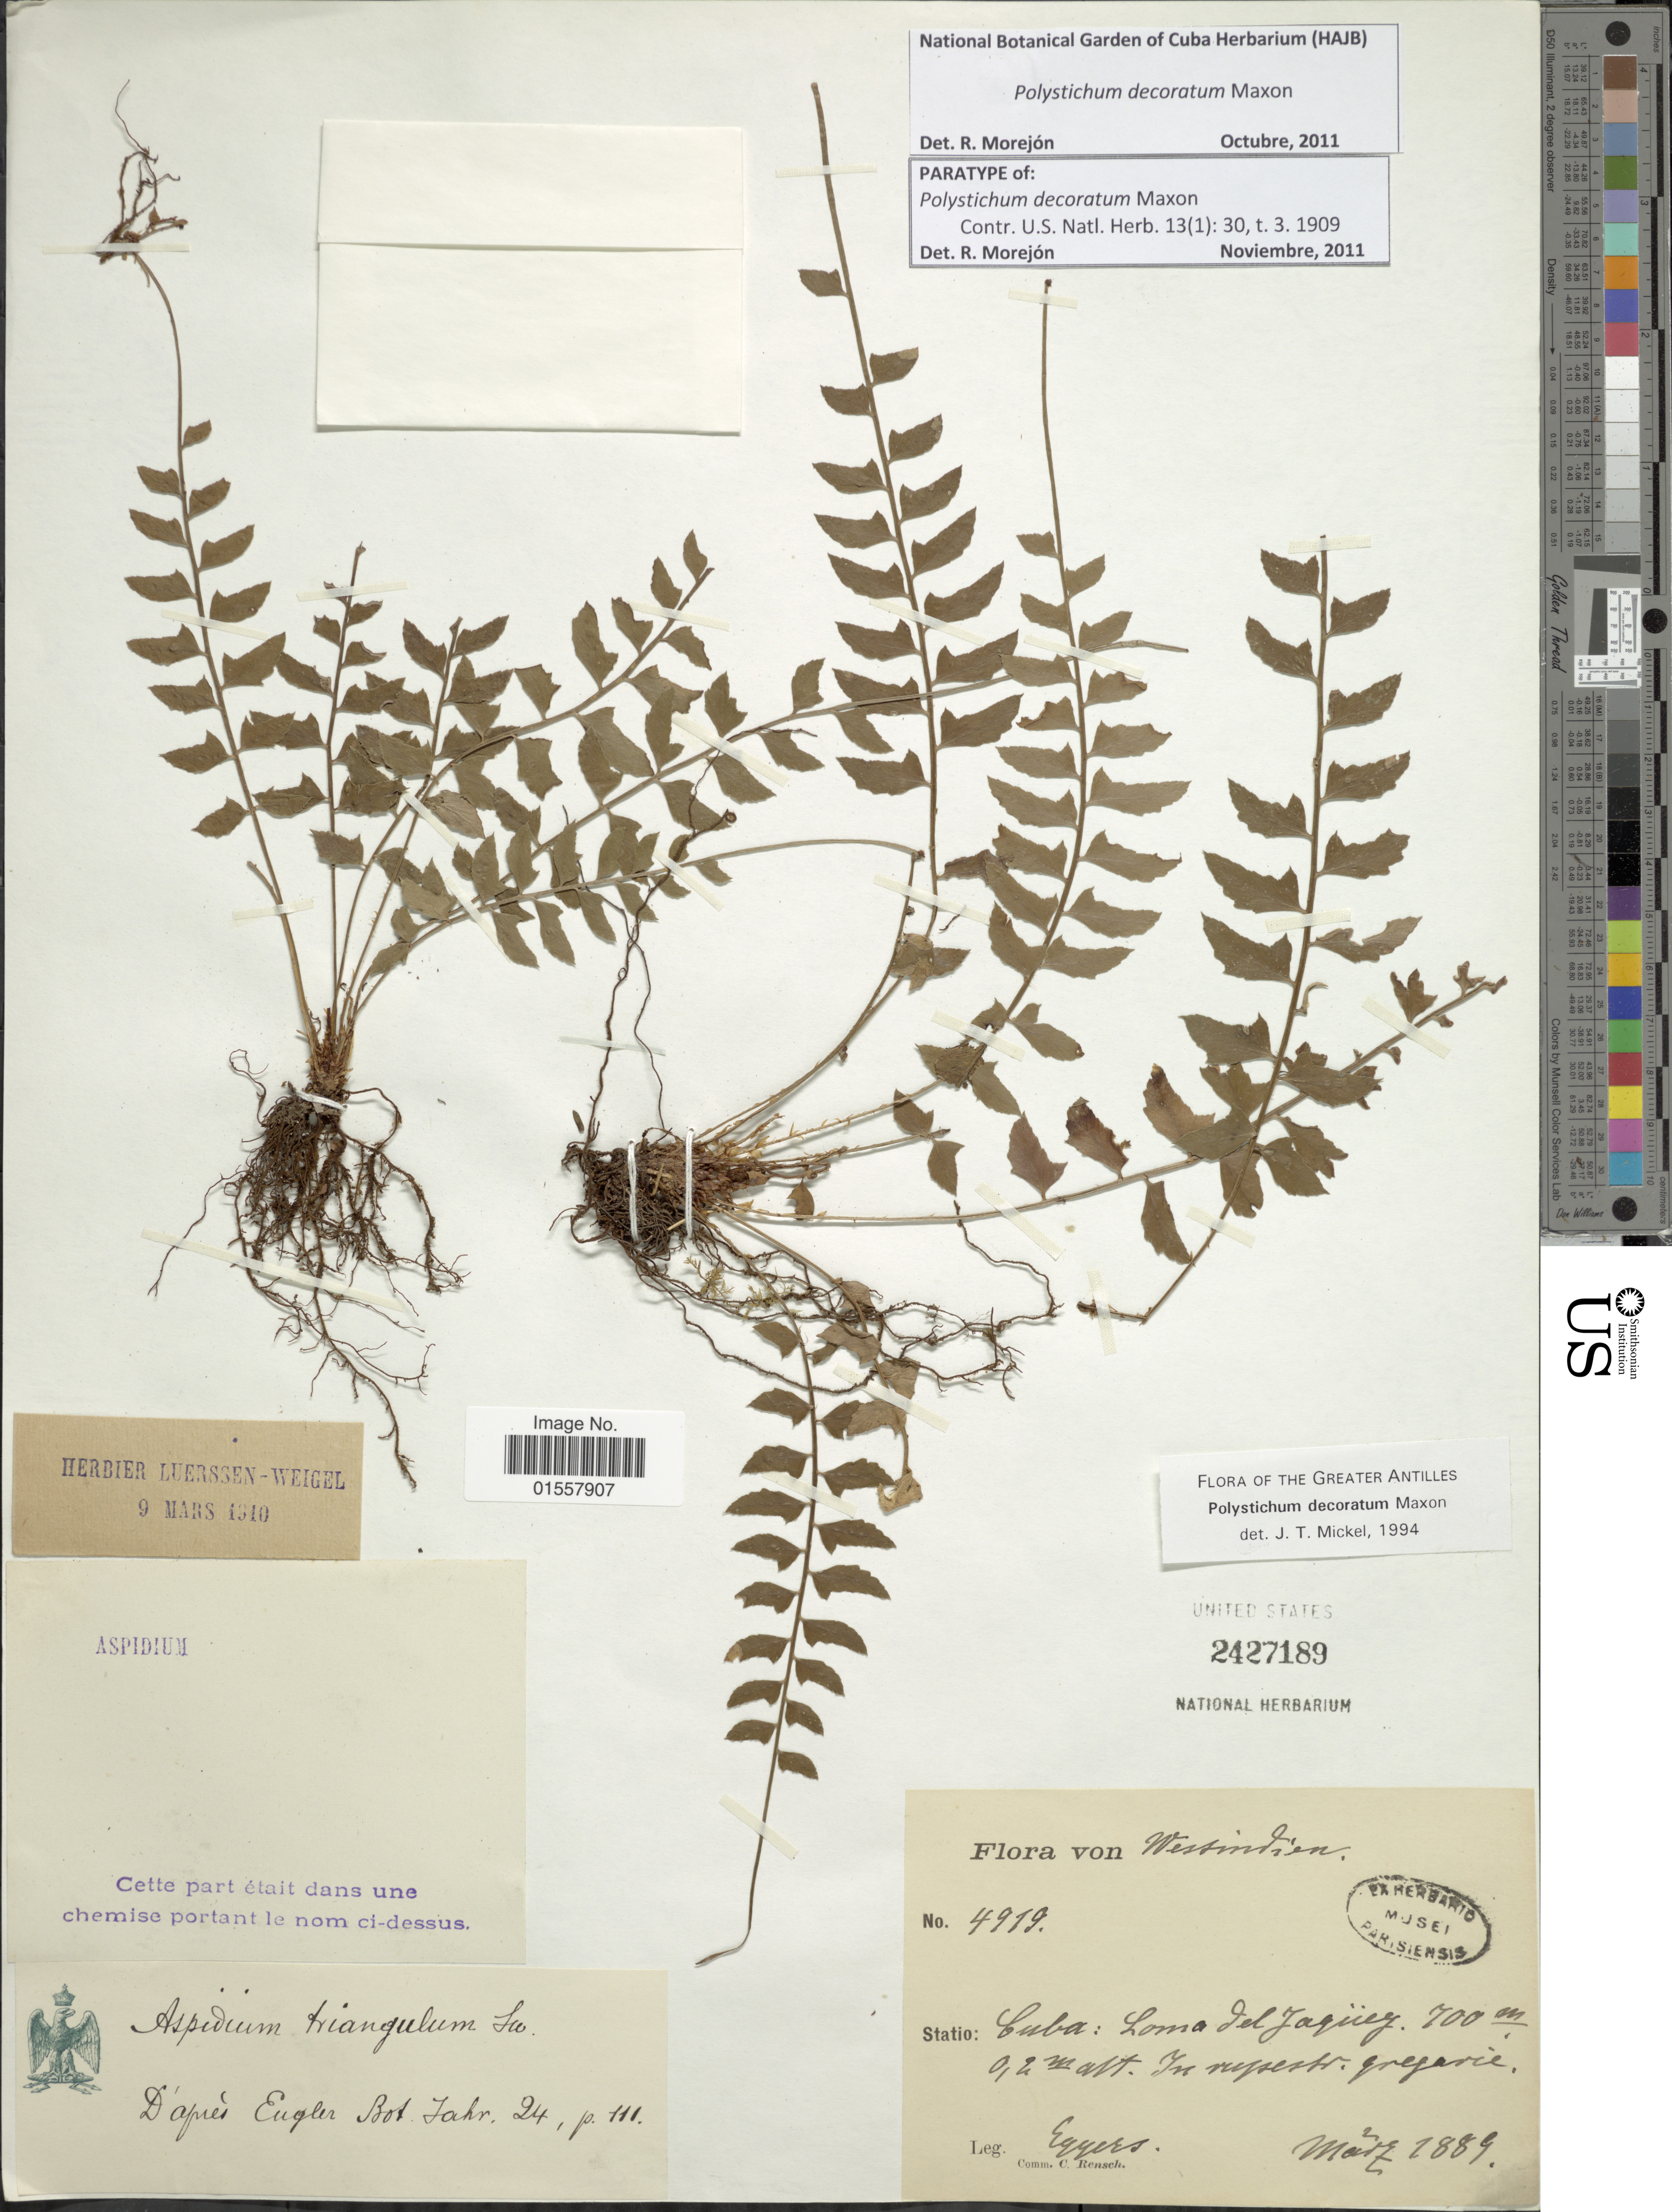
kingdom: Plantae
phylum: Tracheophyta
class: Polypodiopsida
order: Polypodiales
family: Dryopteridaceae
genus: Polystichum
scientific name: Polystichum decoratum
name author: Maxon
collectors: -. Eggers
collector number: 4979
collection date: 1889-03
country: Cuba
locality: Westindien, Cuba: Loma del Jagüey.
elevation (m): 2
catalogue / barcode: US 2427189